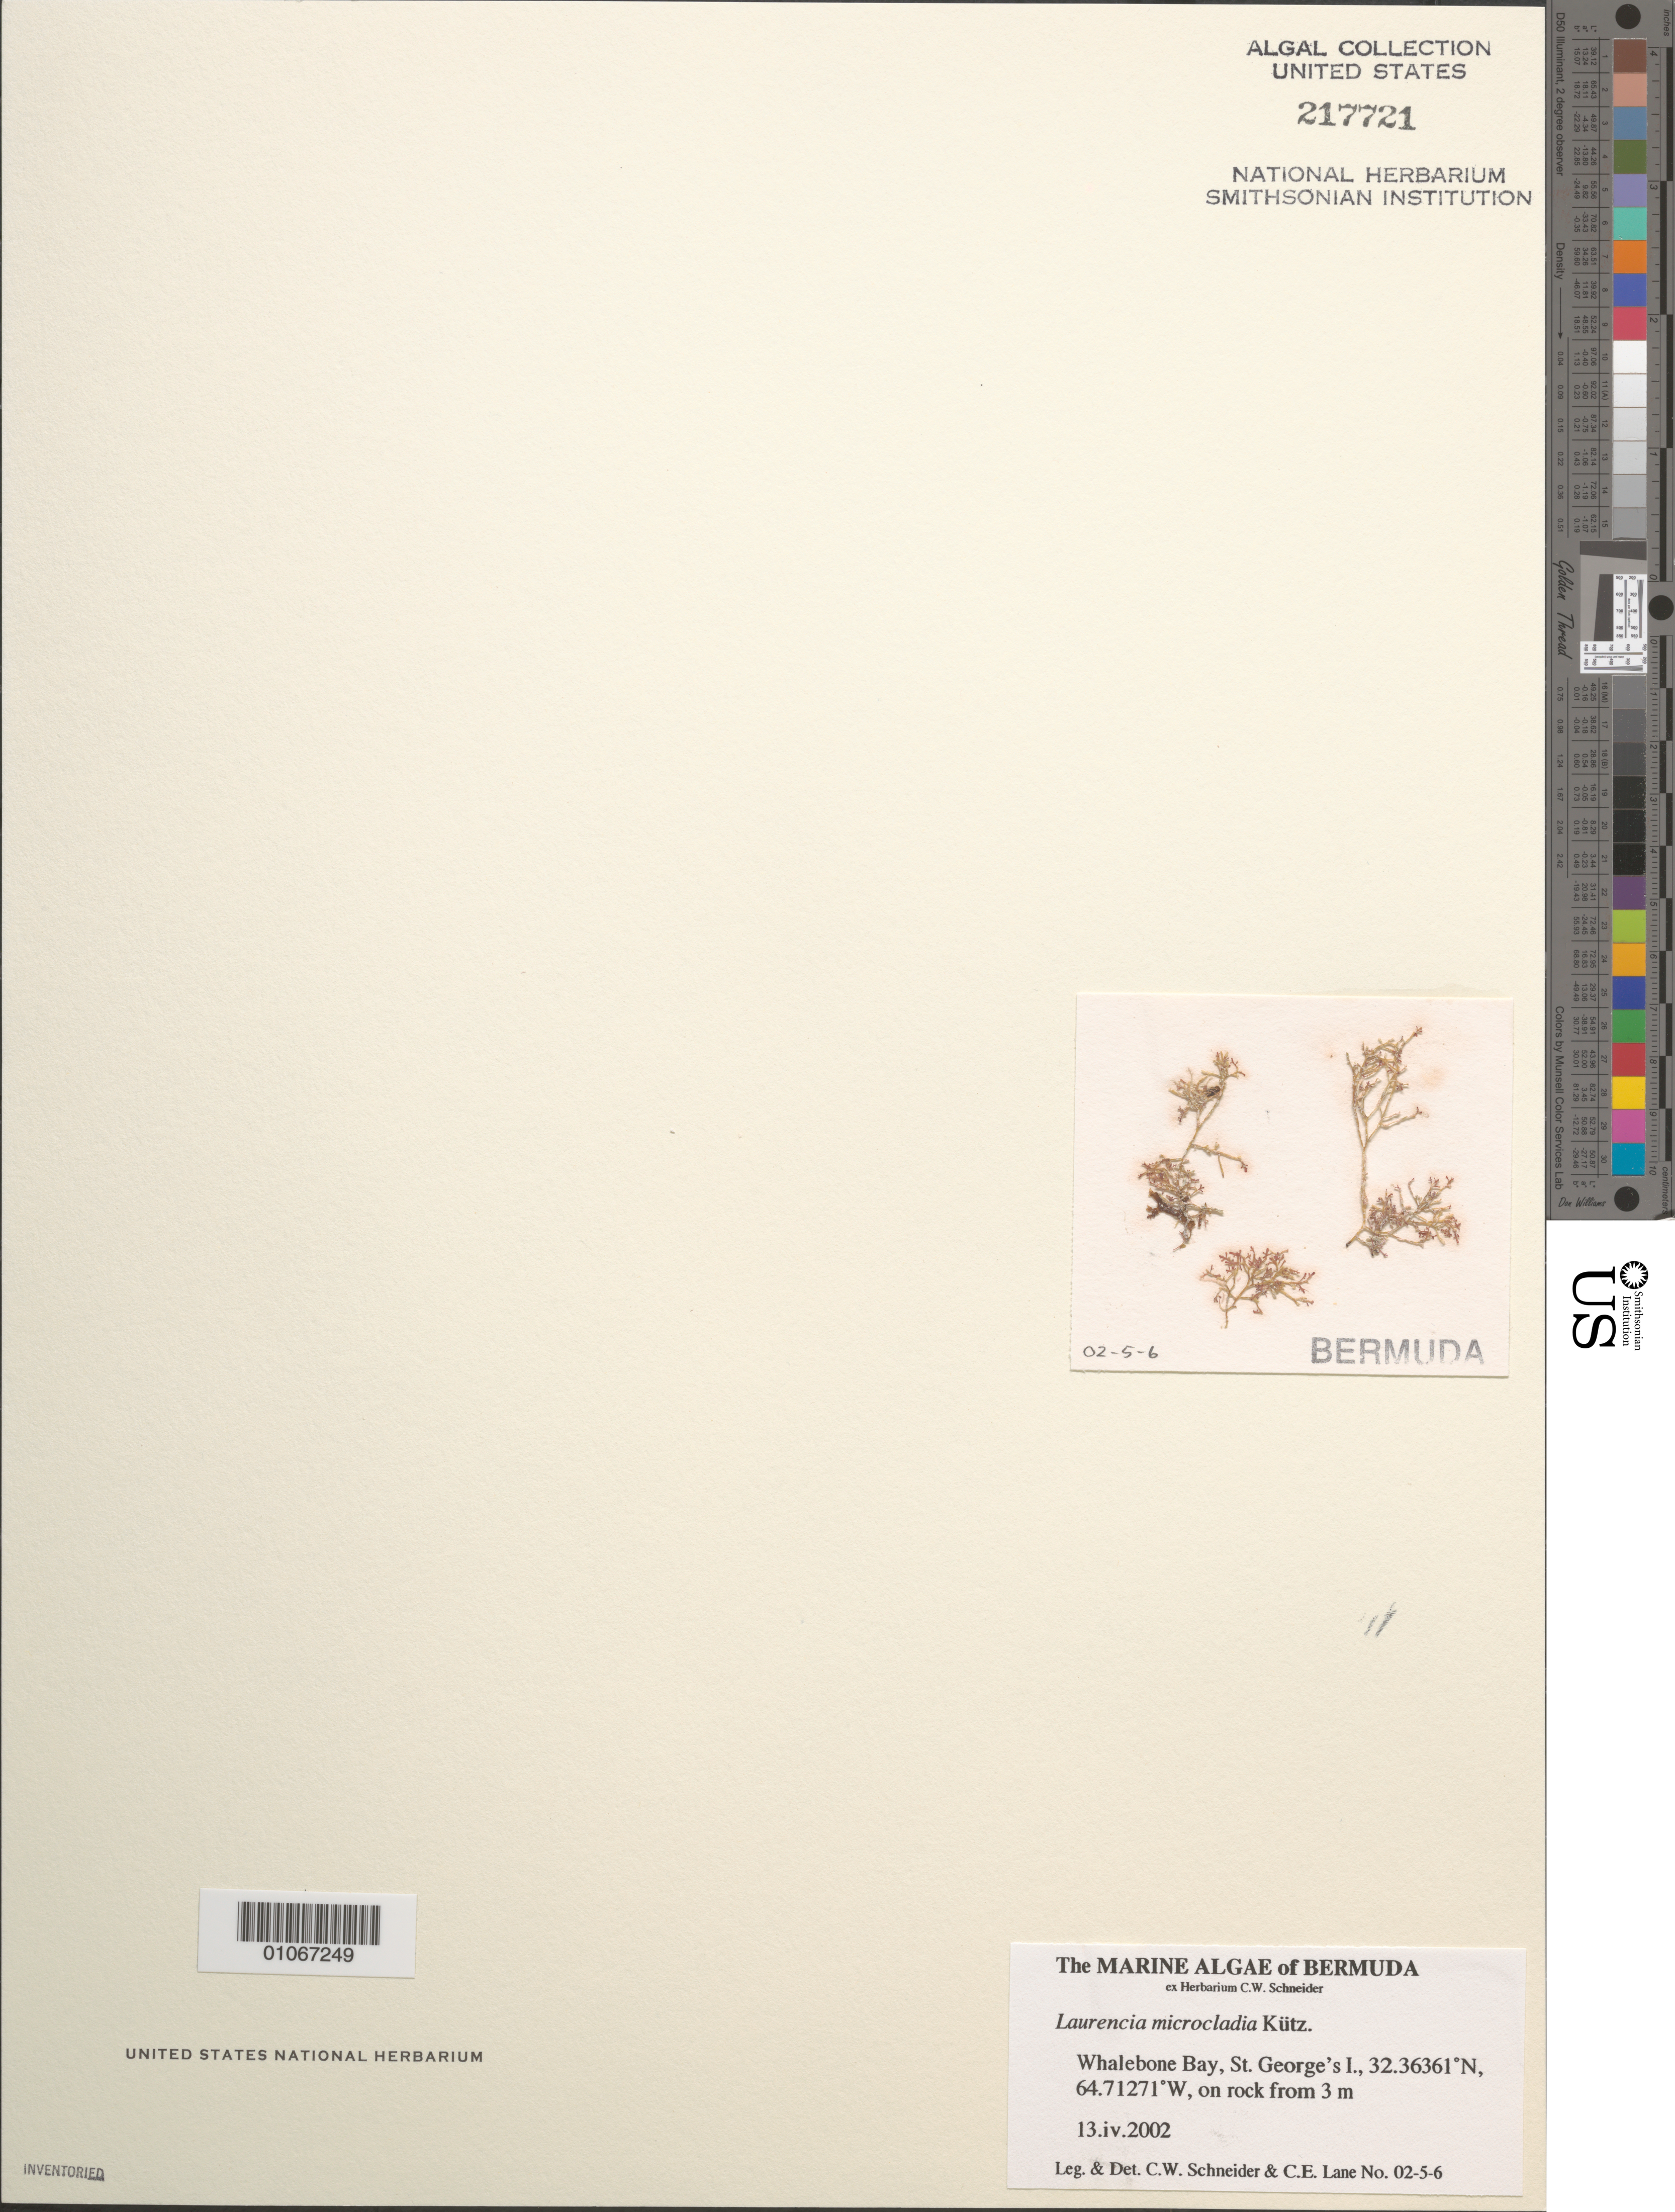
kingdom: Plantae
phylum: Rhodophyta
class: Florideophyceae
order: Ceramiales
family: Rhodomelaceae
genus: Laurencia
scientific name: Laurencia microcladia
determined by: Schneider, C. W.; Lane, C. E.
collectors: C. W. Schneider & C. E. Lane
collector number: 02-5-6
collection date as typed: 13 Apr 2002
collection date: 2002-04-13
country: Bermuda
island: St. George's Island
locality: Whalebone Bay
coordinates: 32.36361 N, 64.71271 W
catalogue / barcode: US 217721